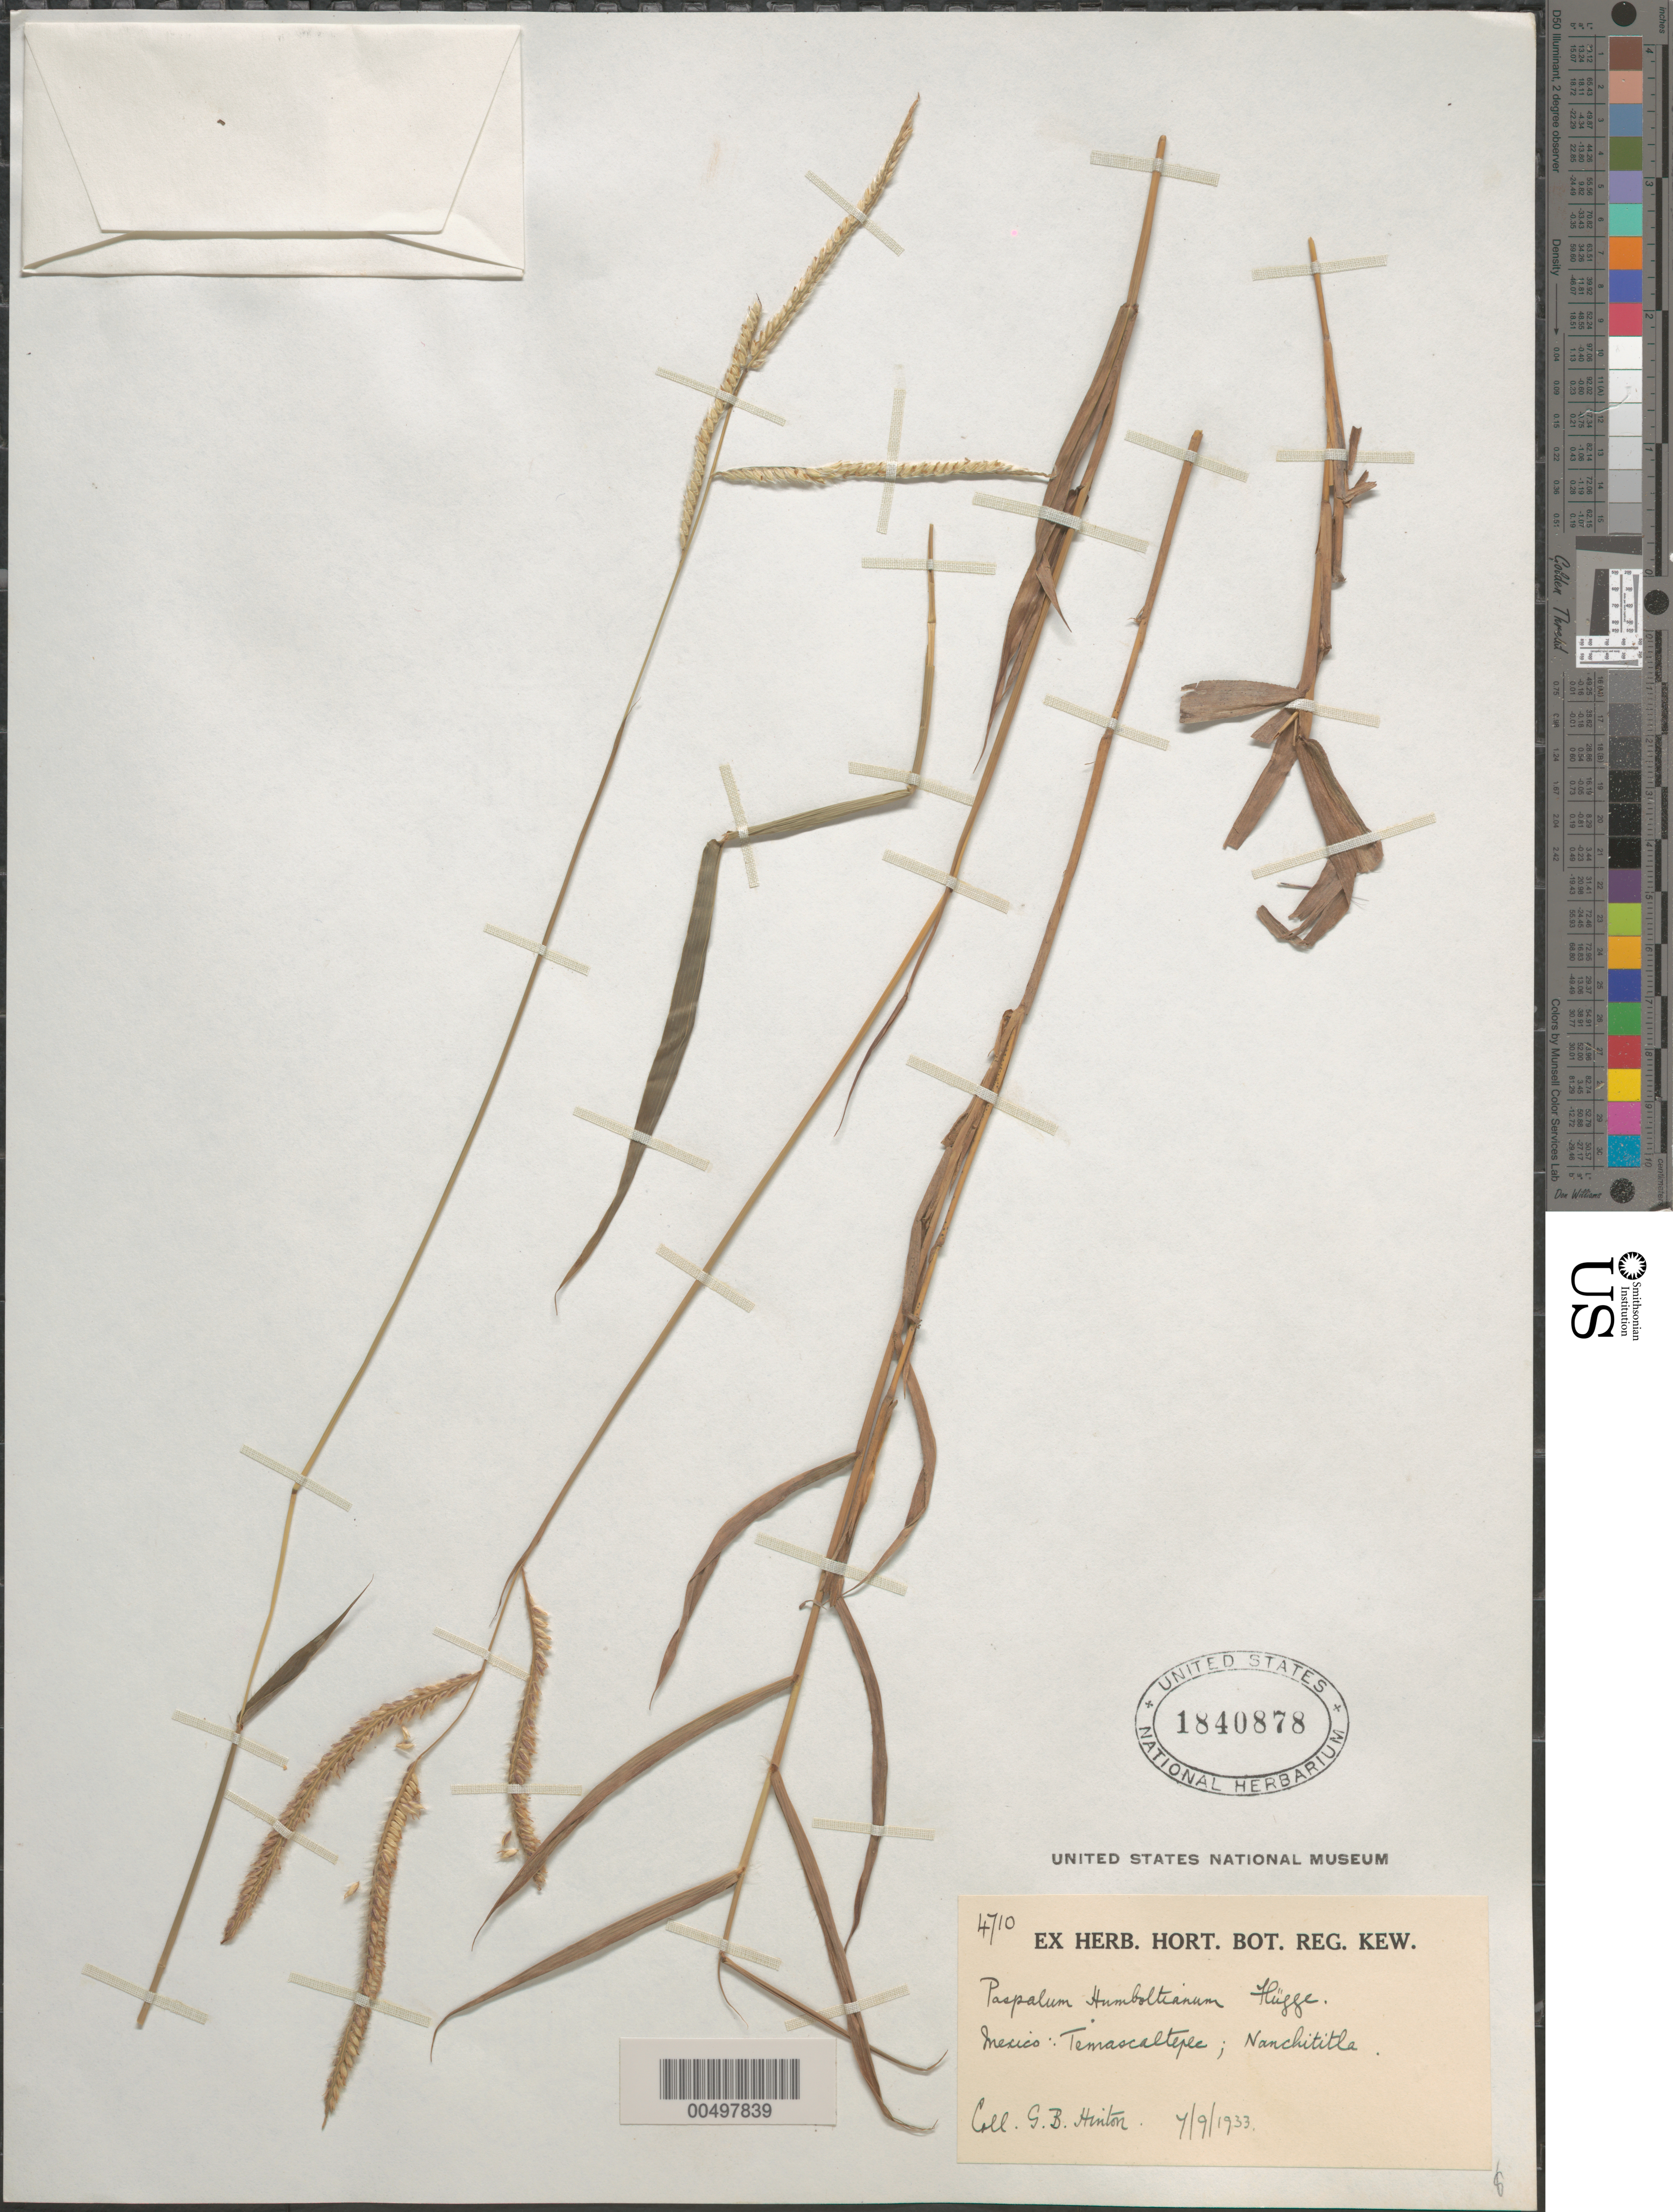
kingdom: Plantae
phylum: Tracheophyta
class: Liliopsida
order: Poales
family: Poaceae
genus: Paspalum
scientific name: Paspalum humboldtianum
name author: Flüggé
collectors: G. B. Hinton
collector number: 4710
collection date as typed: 9 Jul 1933 or 7 Sep 1933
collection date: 1933-07-09 or 1933-09-07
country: Mexico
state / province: México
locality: Temascaltepec, Nanchititla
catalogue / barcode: US 1840878